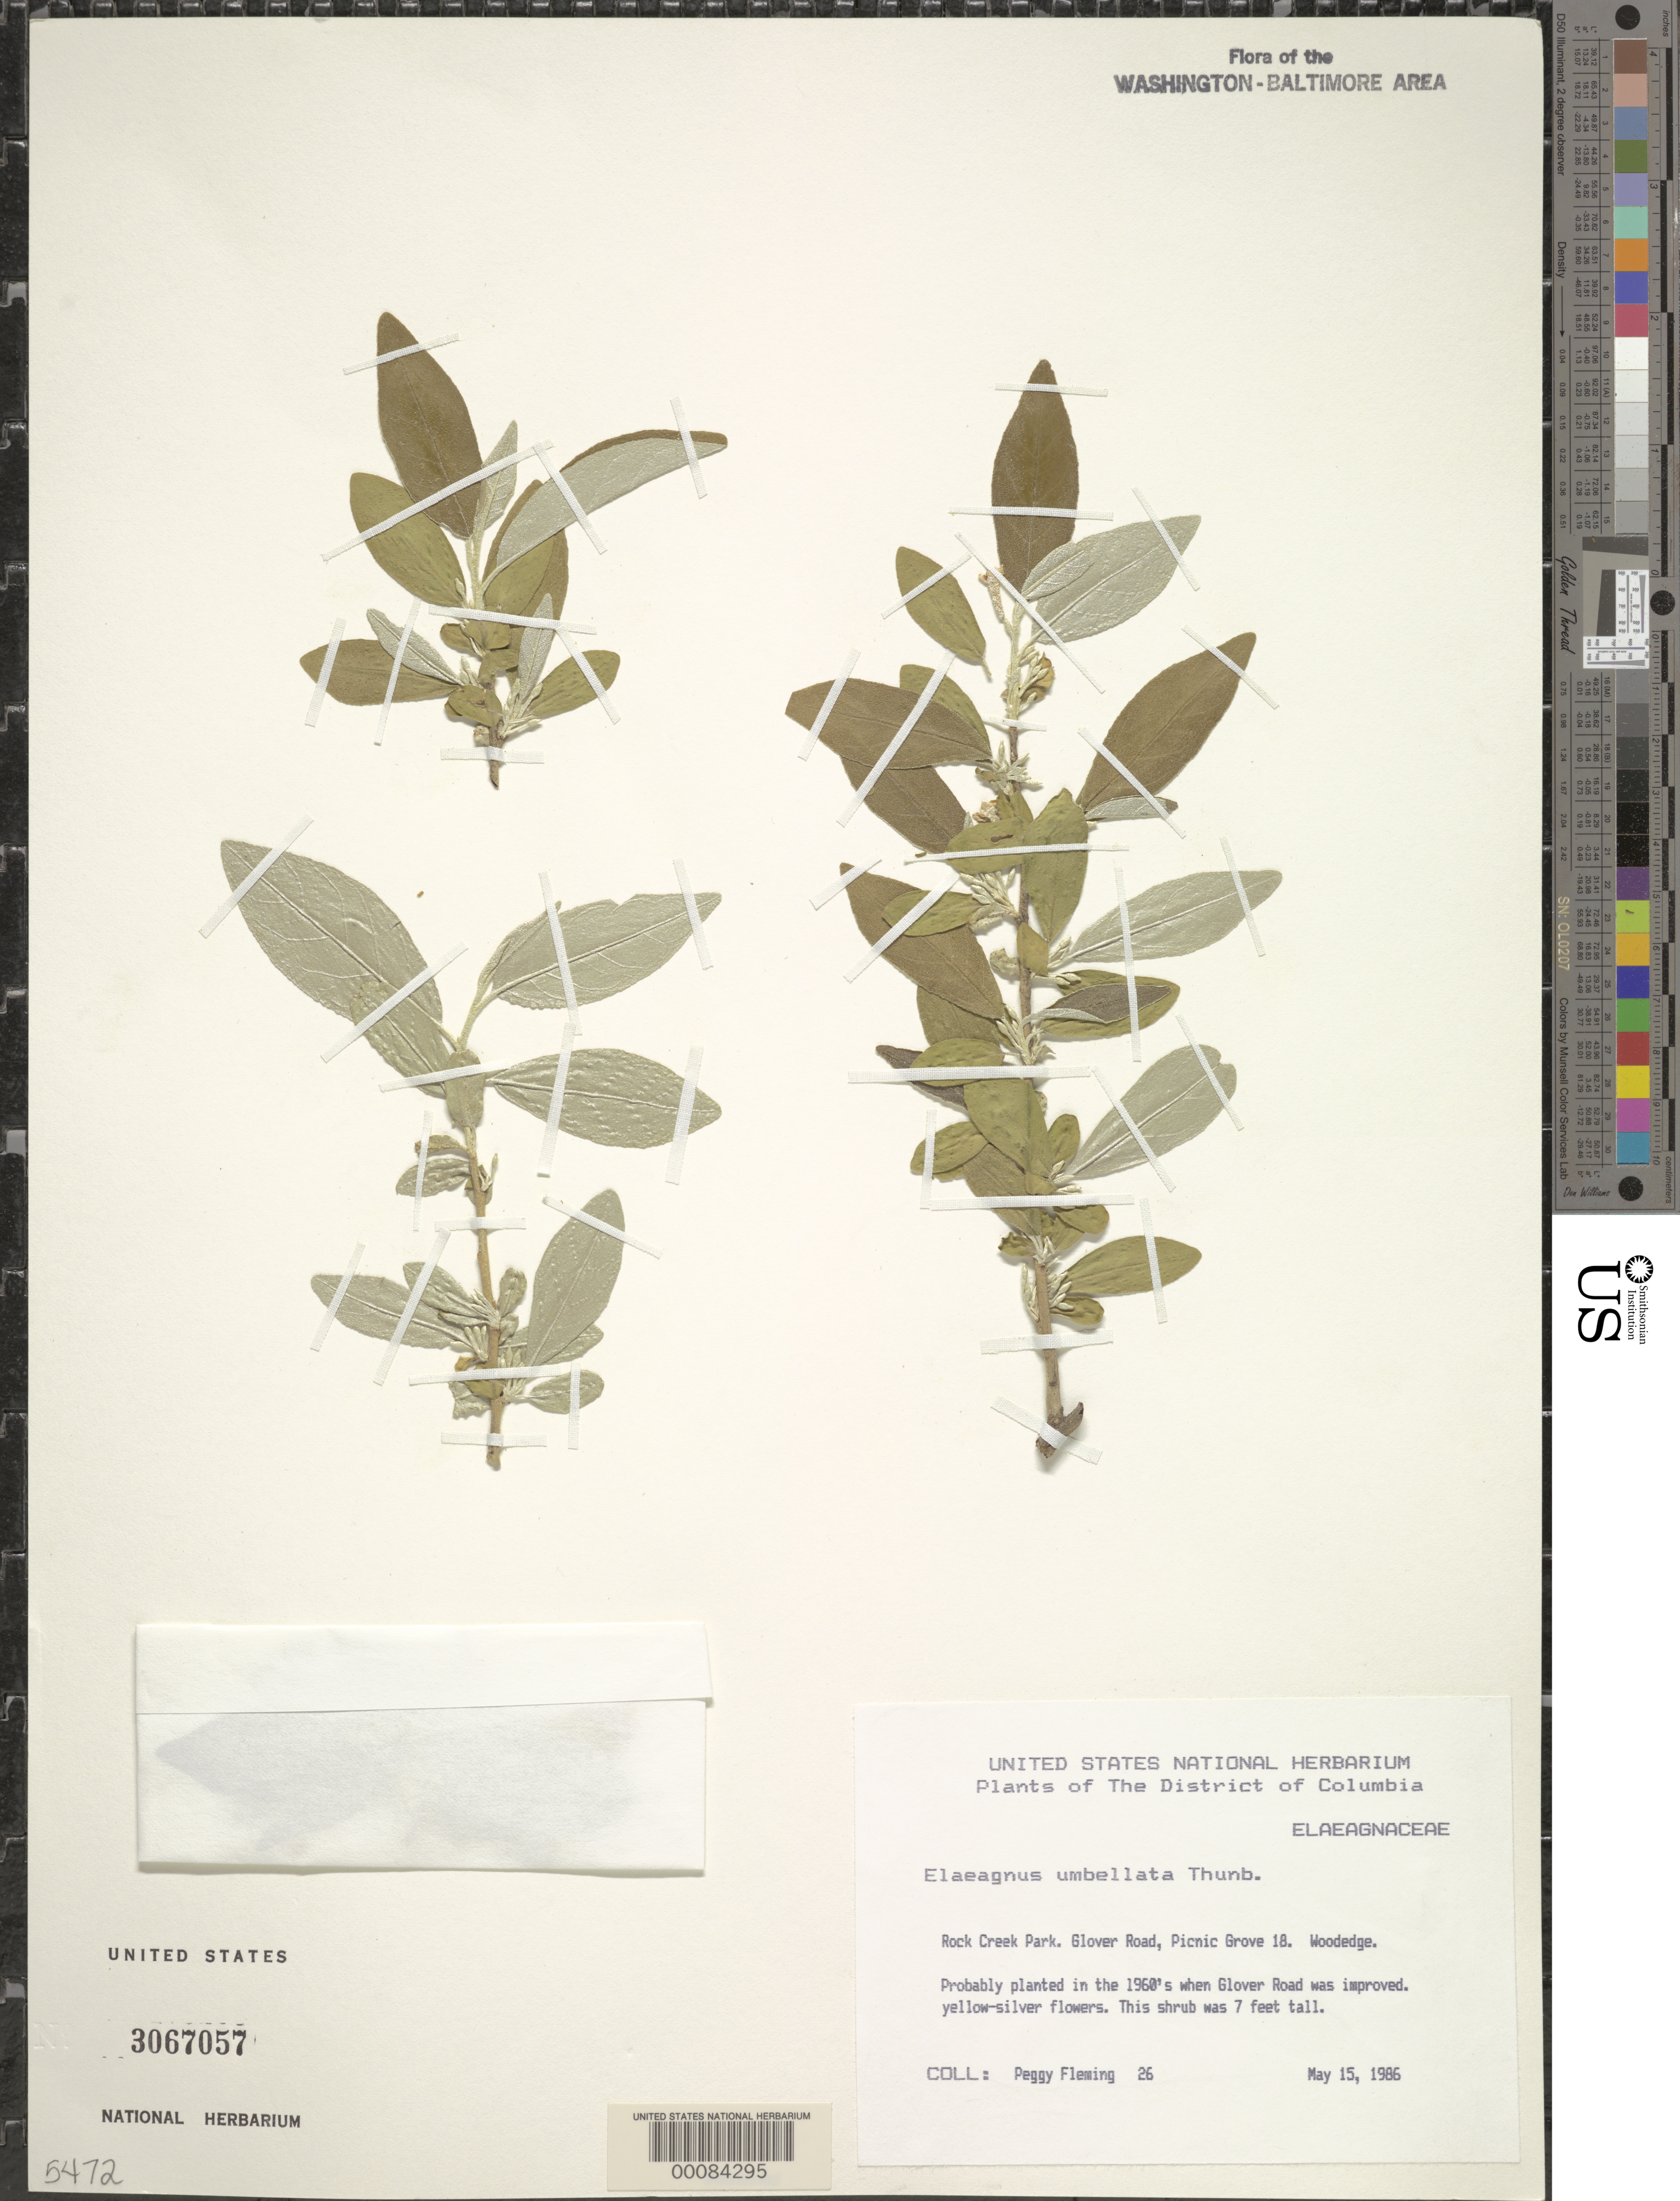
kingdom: Plantae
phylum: Tracheophyta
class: Magnoliopsida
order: Rosales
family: Elaeagnaceae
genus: Elaeagnus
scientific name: Elaeagnus umbellata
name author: Thunb.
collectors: P. Fleming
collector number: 26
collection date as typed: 15 May 1986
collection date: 1986-05-15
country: United States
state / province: District of Columbia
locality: Rock Creek Park, Glover Rd., Picnic Grove 18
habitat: Woodedge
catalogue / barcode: US 3067057